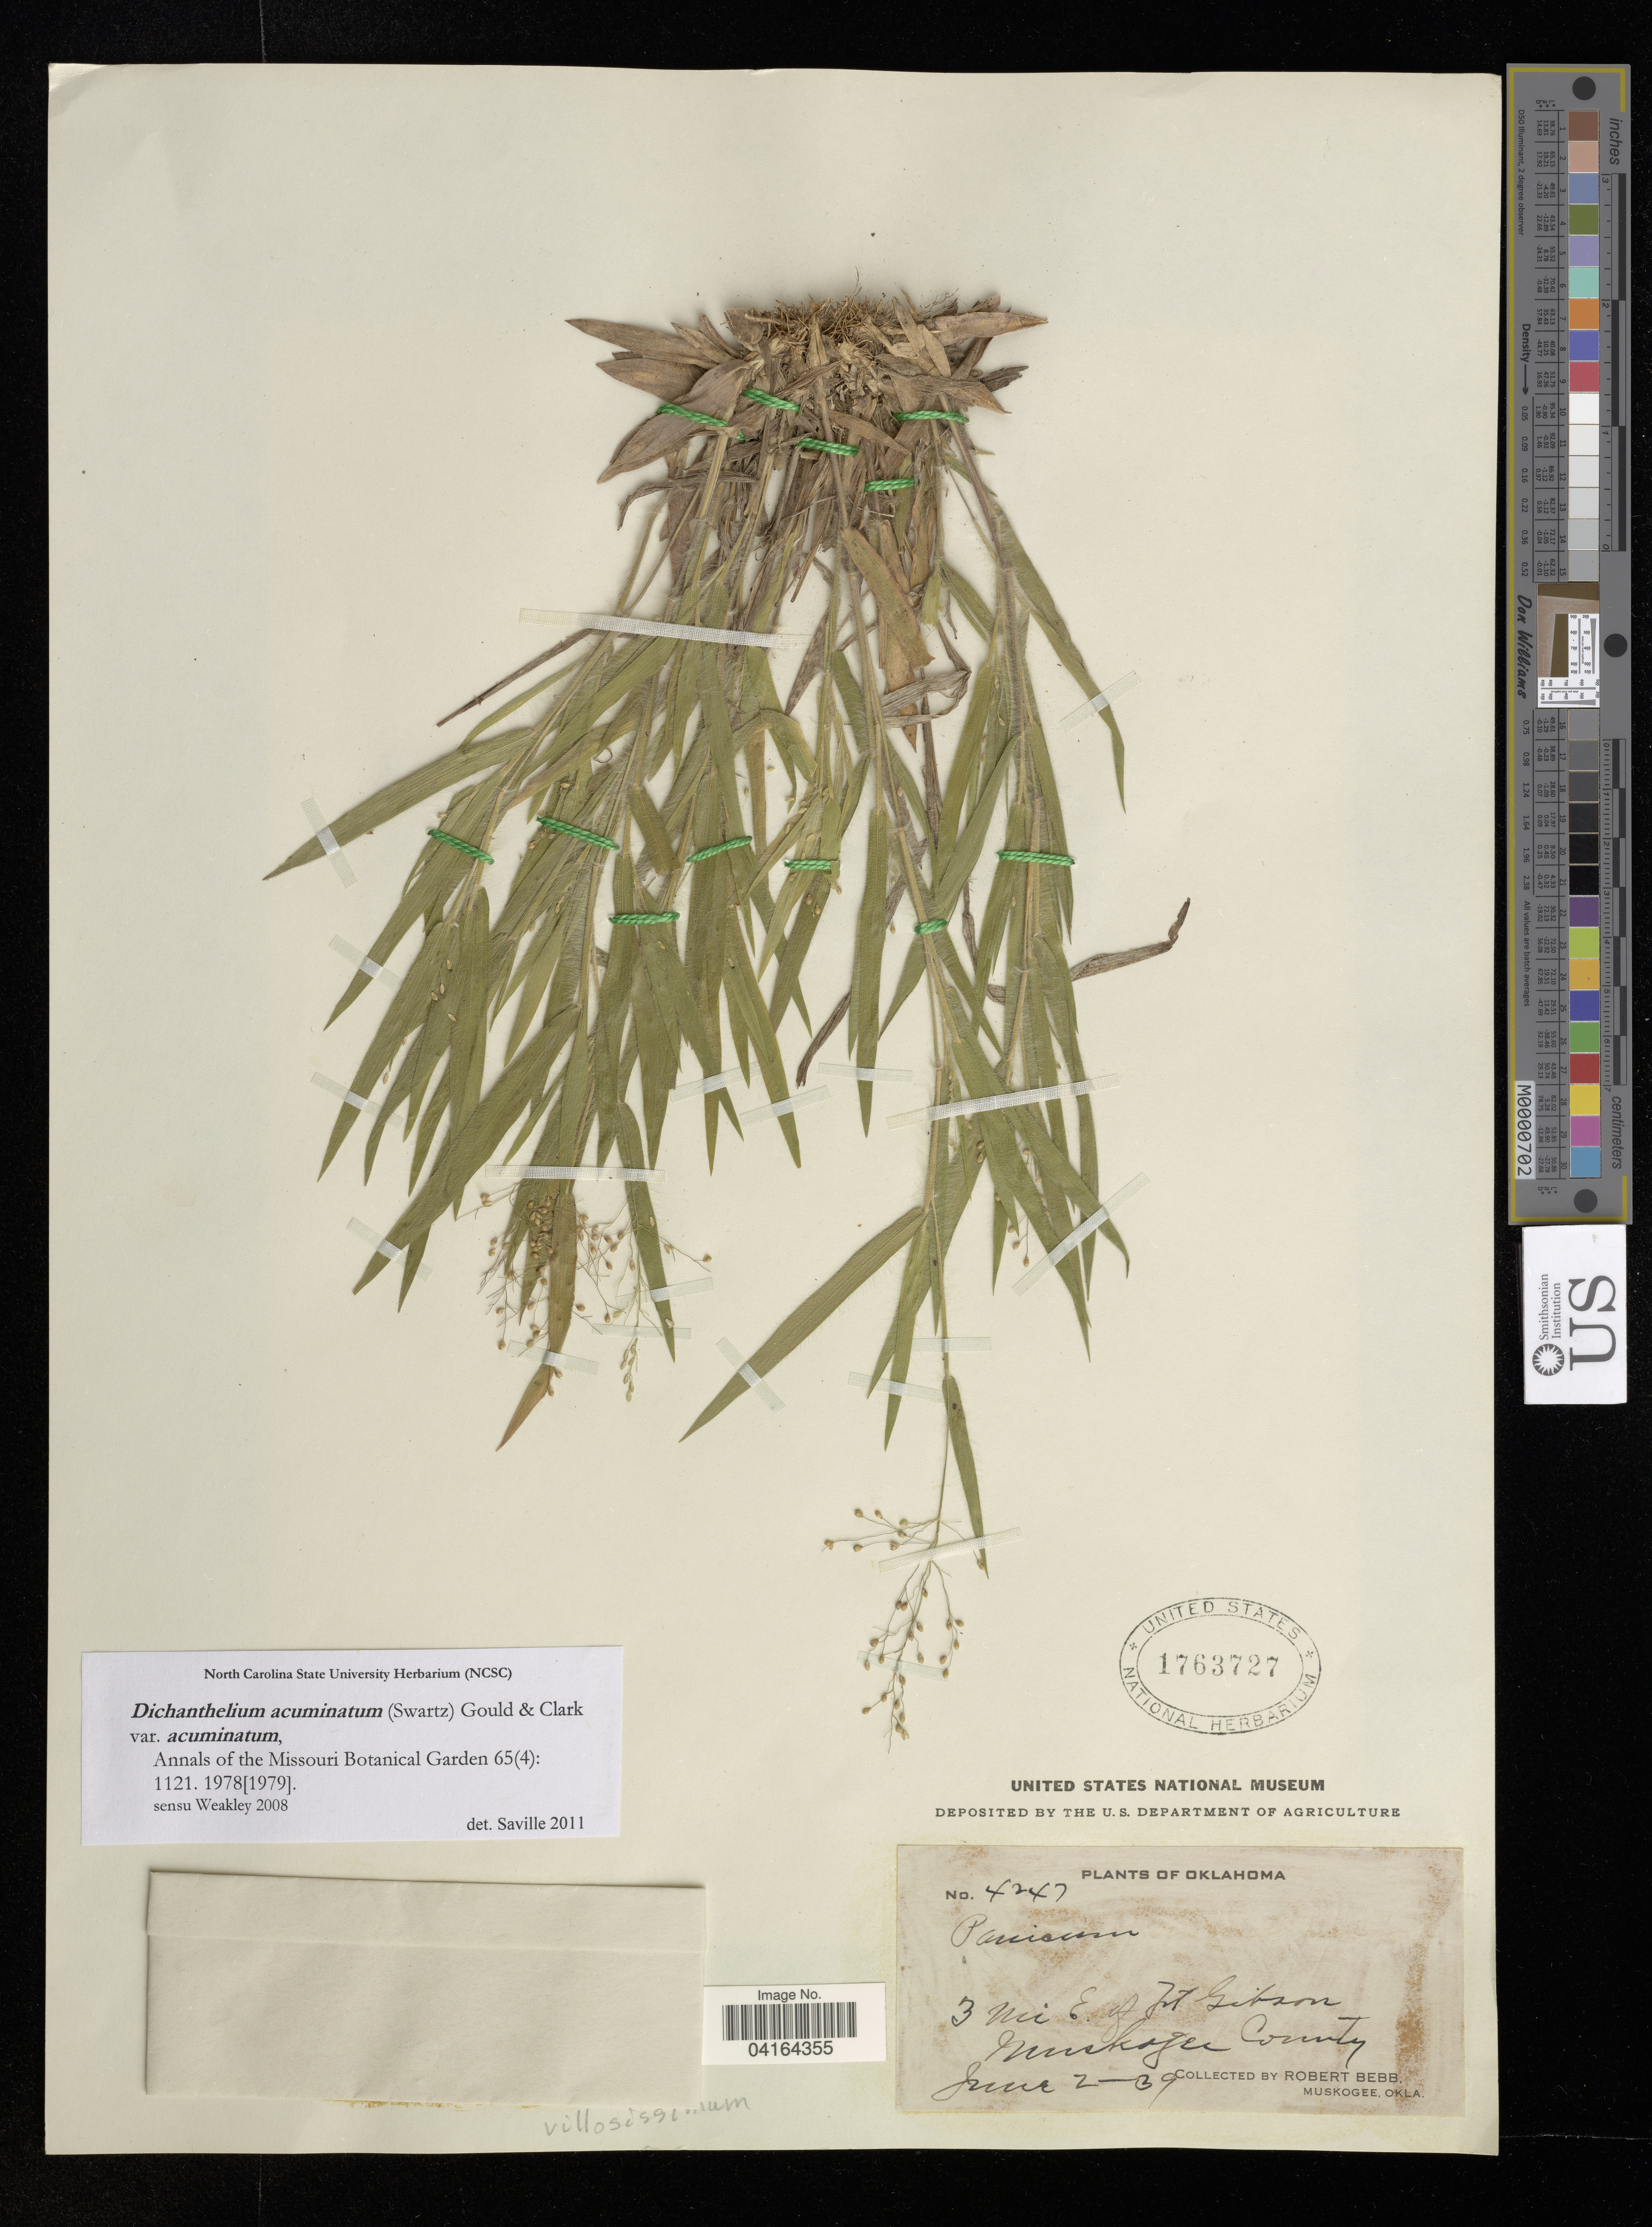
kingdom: Plantae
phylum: Tracheophyta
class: Liliopsida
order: Poales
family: Poaceae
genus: Dichanthelium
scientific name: Dichanthelium acuminatum var. acuminatum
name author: (Sw.) Gould & C.A. Clark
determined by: Saville, A. C., (NCSC), North Carolina State University (UNITED STATES)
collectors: R. Bebb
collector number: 4247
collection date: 1939-06-02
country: United States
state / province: Oklahoma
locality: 3 mi E. of Frt. Gibson Miskogee County.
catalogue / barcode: US 1763727